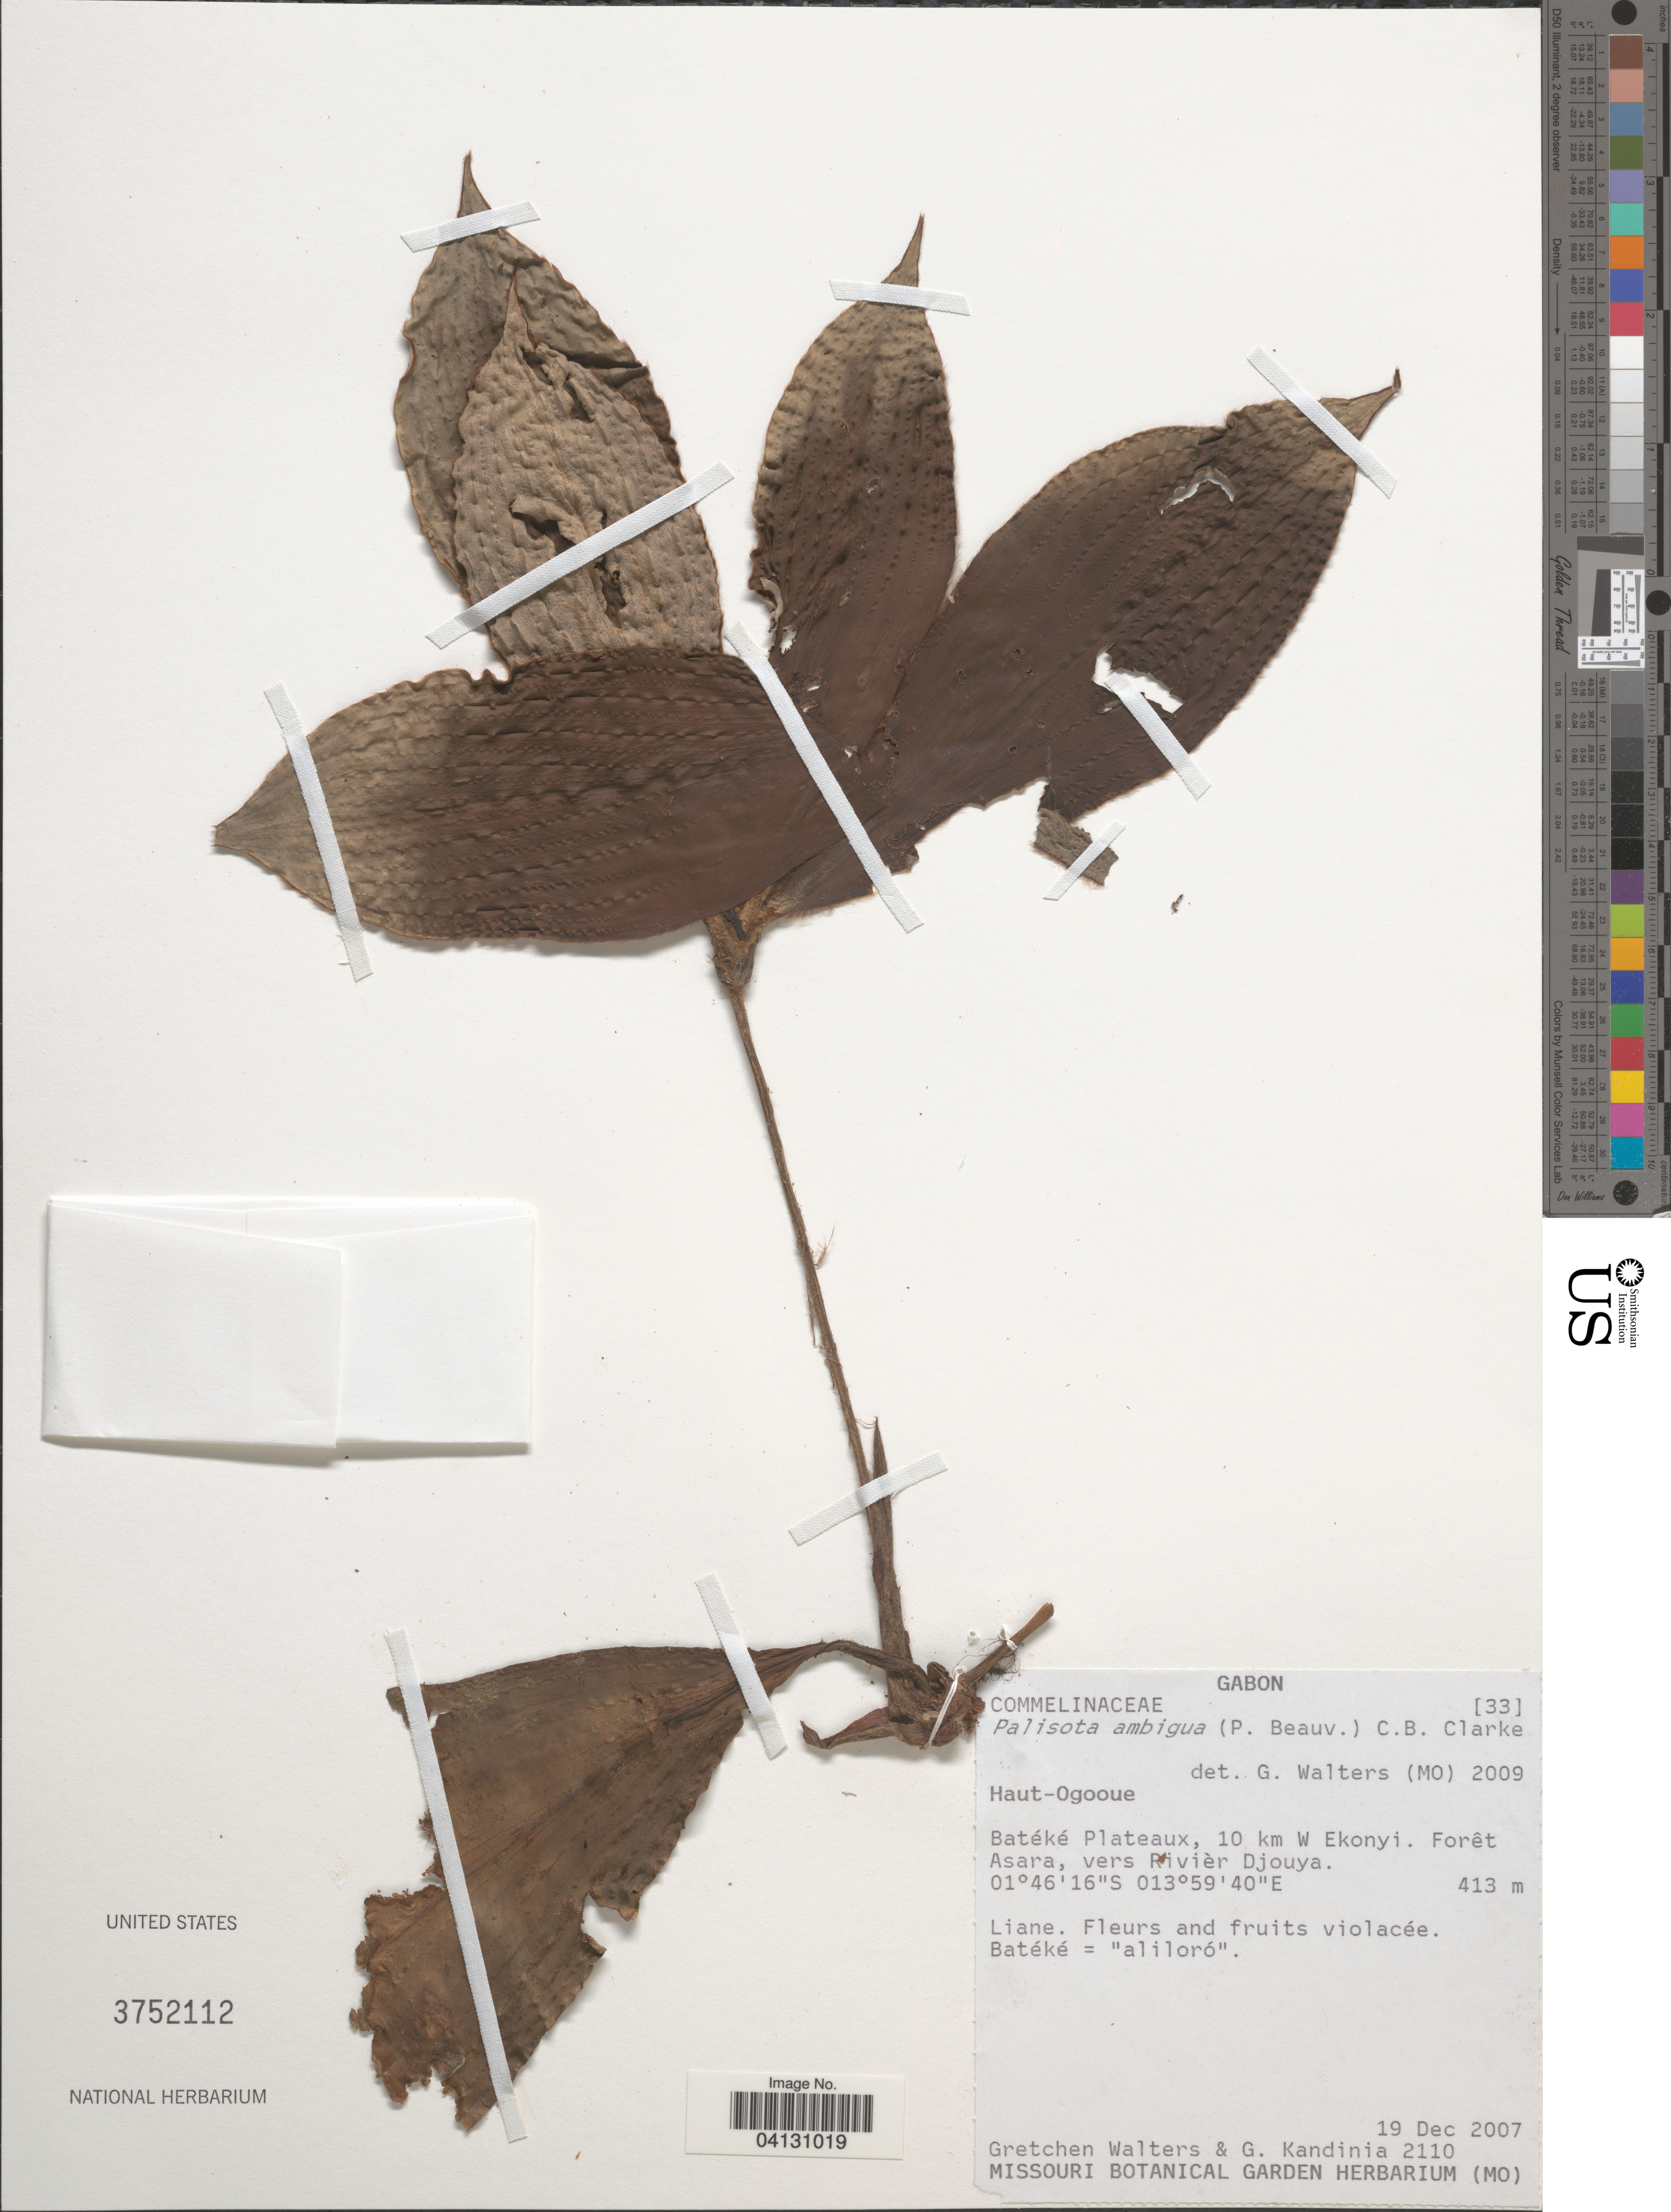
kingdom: Plantae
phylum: Tracheophyta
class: Liliopsida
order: Commelinales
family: Commelinaceae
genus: Palisota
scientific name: Palisota ambigua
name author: (P. Beauv.) C.B. Clarke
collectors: G. Walters & G. Kandinia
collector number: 2110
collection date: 2007-12-19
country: Gabon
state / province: Haut-Ogooue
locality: Batéké Plateaux, 10 km W Ekonyi. Forêt Asara, vers Rivièr Djouya.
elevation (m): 413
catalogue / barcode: US 3752112